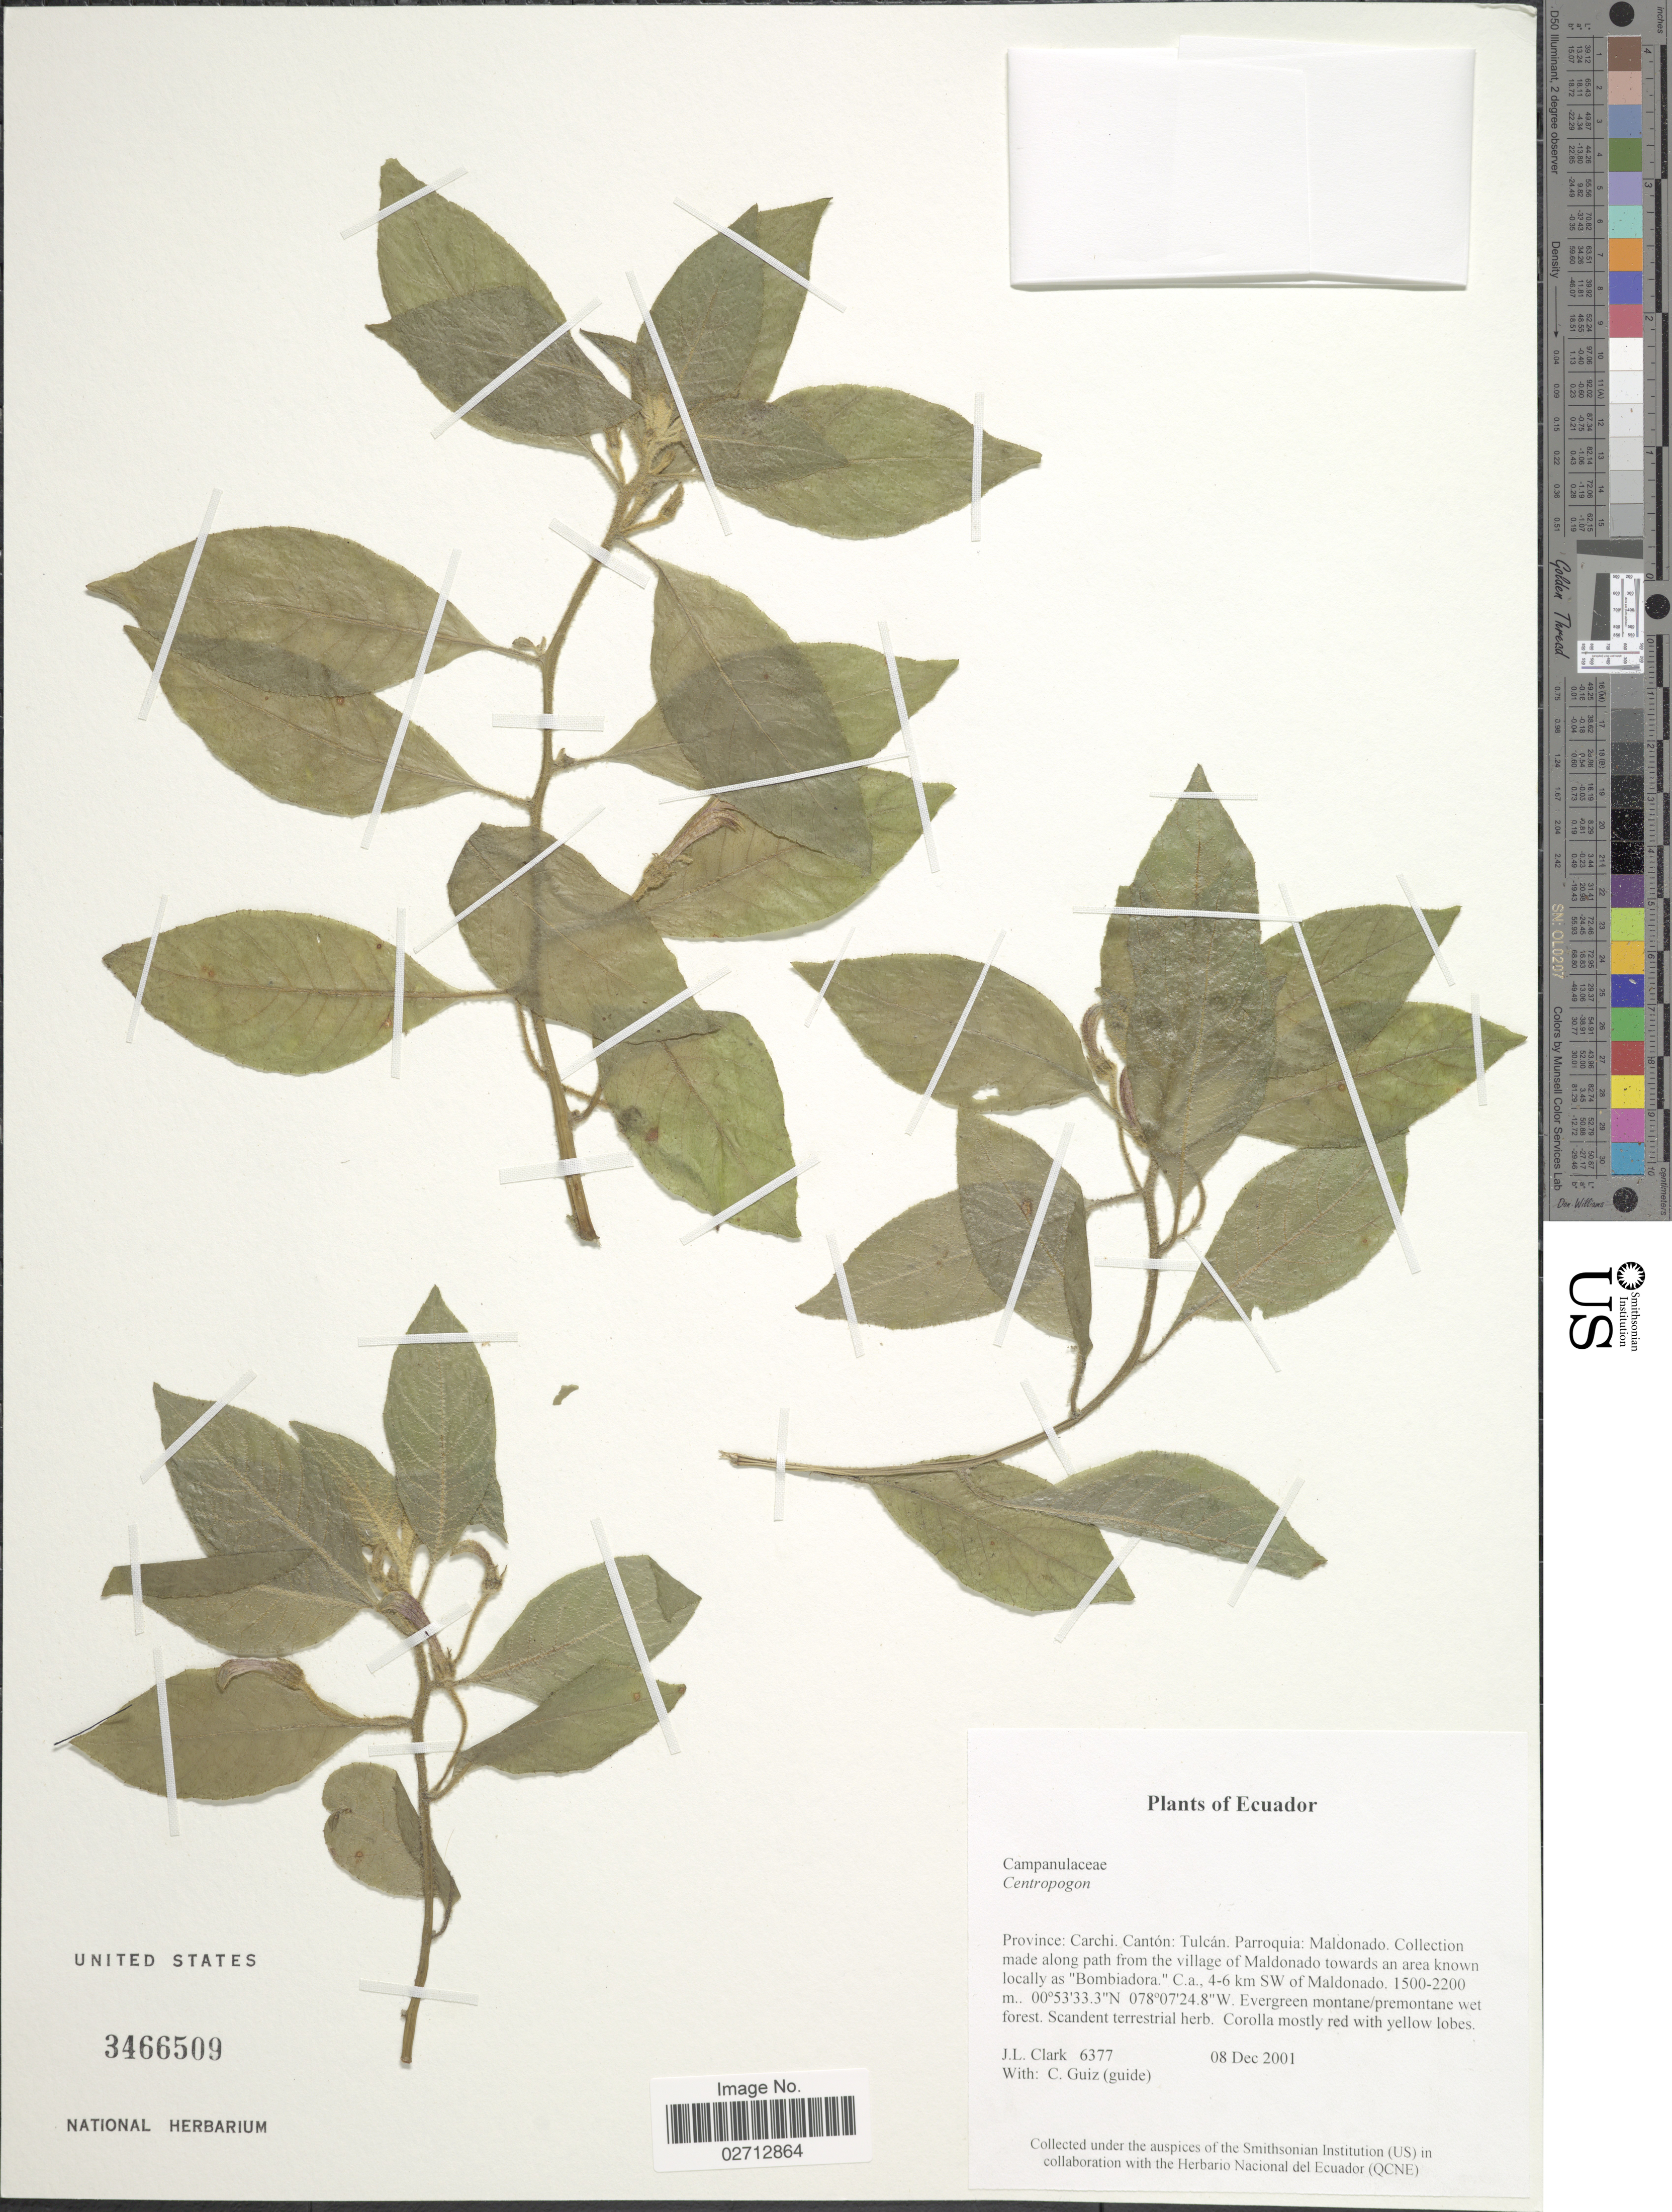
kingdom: Plantae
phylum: Tracheophyta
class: Magnoliopsida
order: Asterales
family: Campanulaceae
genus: Centropogon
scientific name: Centropogon sp.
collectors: J. L. Clark & C. Guiz (guide)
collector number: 6377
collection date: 2001-12-08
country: Ecuador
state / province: Carchi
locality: Canton: Tulcan. Parroquia: Maldonado. along path from the village of Maldonado towards an area known locally as "Bombiadora". Ca., 4-6 km SW of Maldonado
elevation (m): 1500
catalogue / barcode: US 3466509